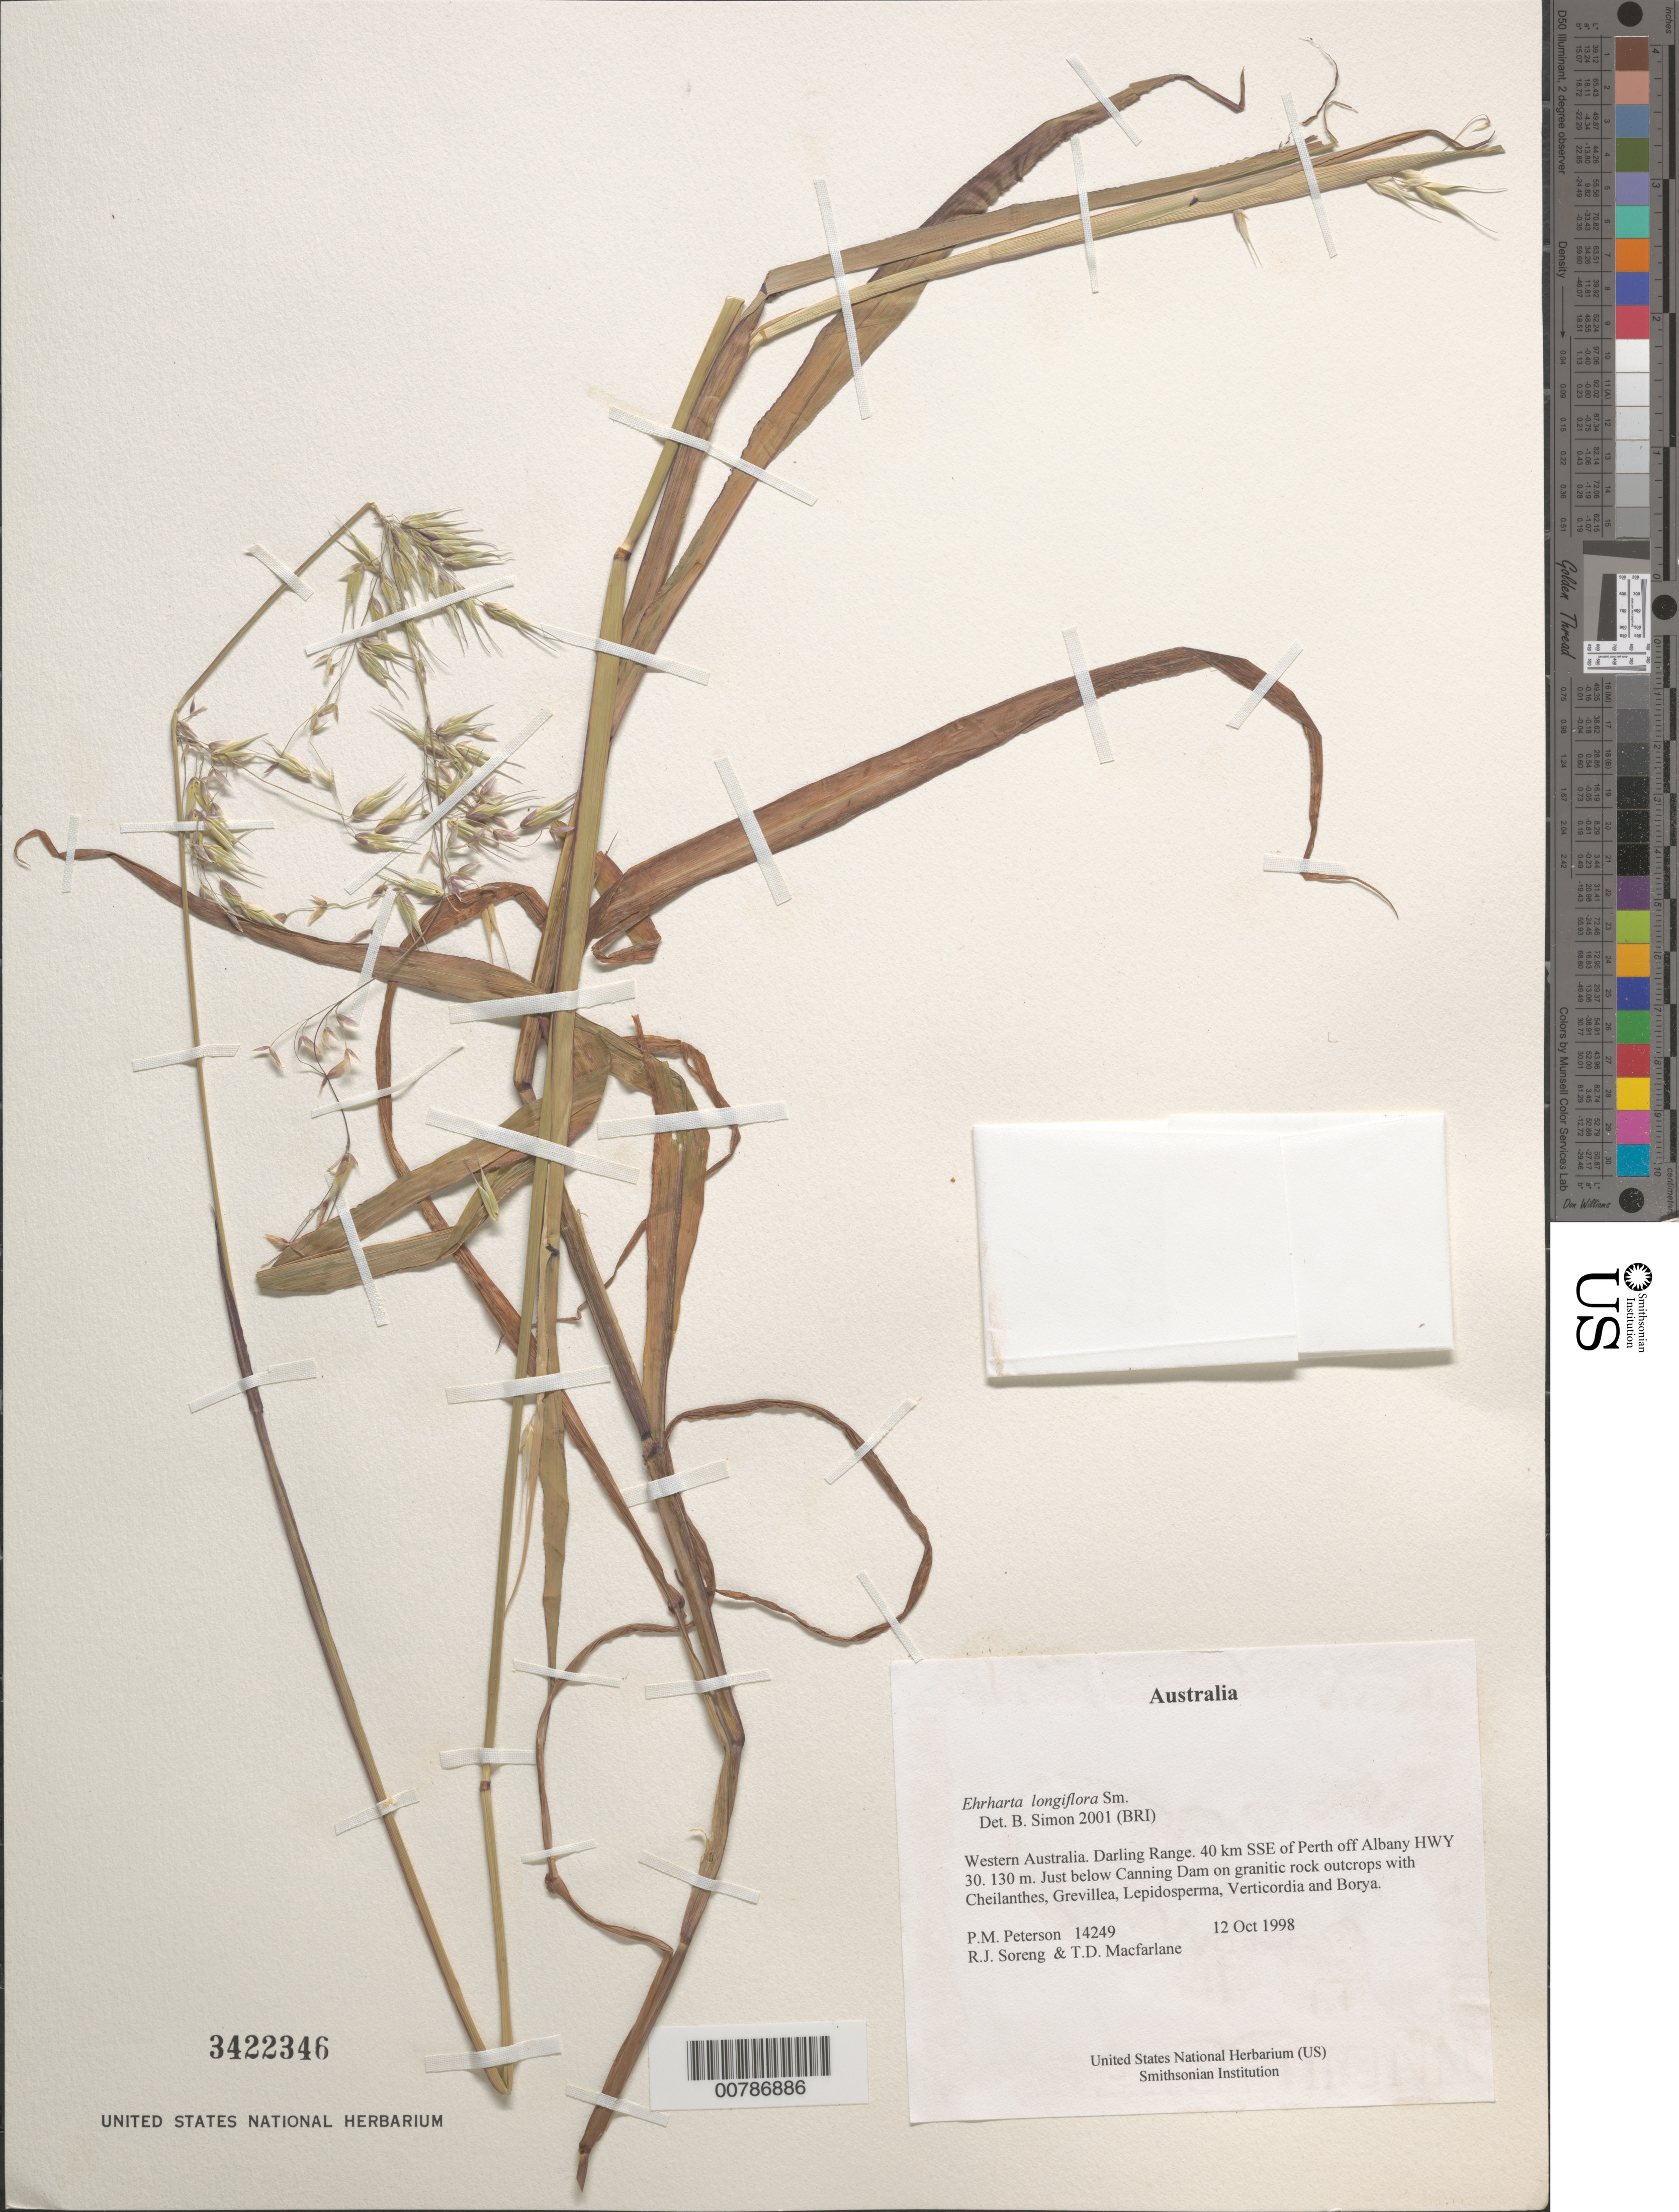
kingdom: Plantae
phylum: Tracheophyta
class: Liliopsida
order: Poales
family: Poaceae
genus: Ehrharta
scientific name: Ehrharta longiflora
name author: Sm.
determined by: Simon, B.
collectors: P. M. Peterson, R. J. Soreng & T. Macfarlane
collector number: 14249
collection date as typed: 12 Oct 1998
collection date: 1998-10-12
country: Australia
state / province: Western Australia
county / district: Darling Range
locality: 40 km SSE of Perth off Albany HWY 30.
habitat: Just below Canning Dam on granitic rock outcrops with Cheilanthes, Grevillea, Lepidosperma, Verticordia and Borya.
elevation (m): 130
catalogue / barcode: US 3422346